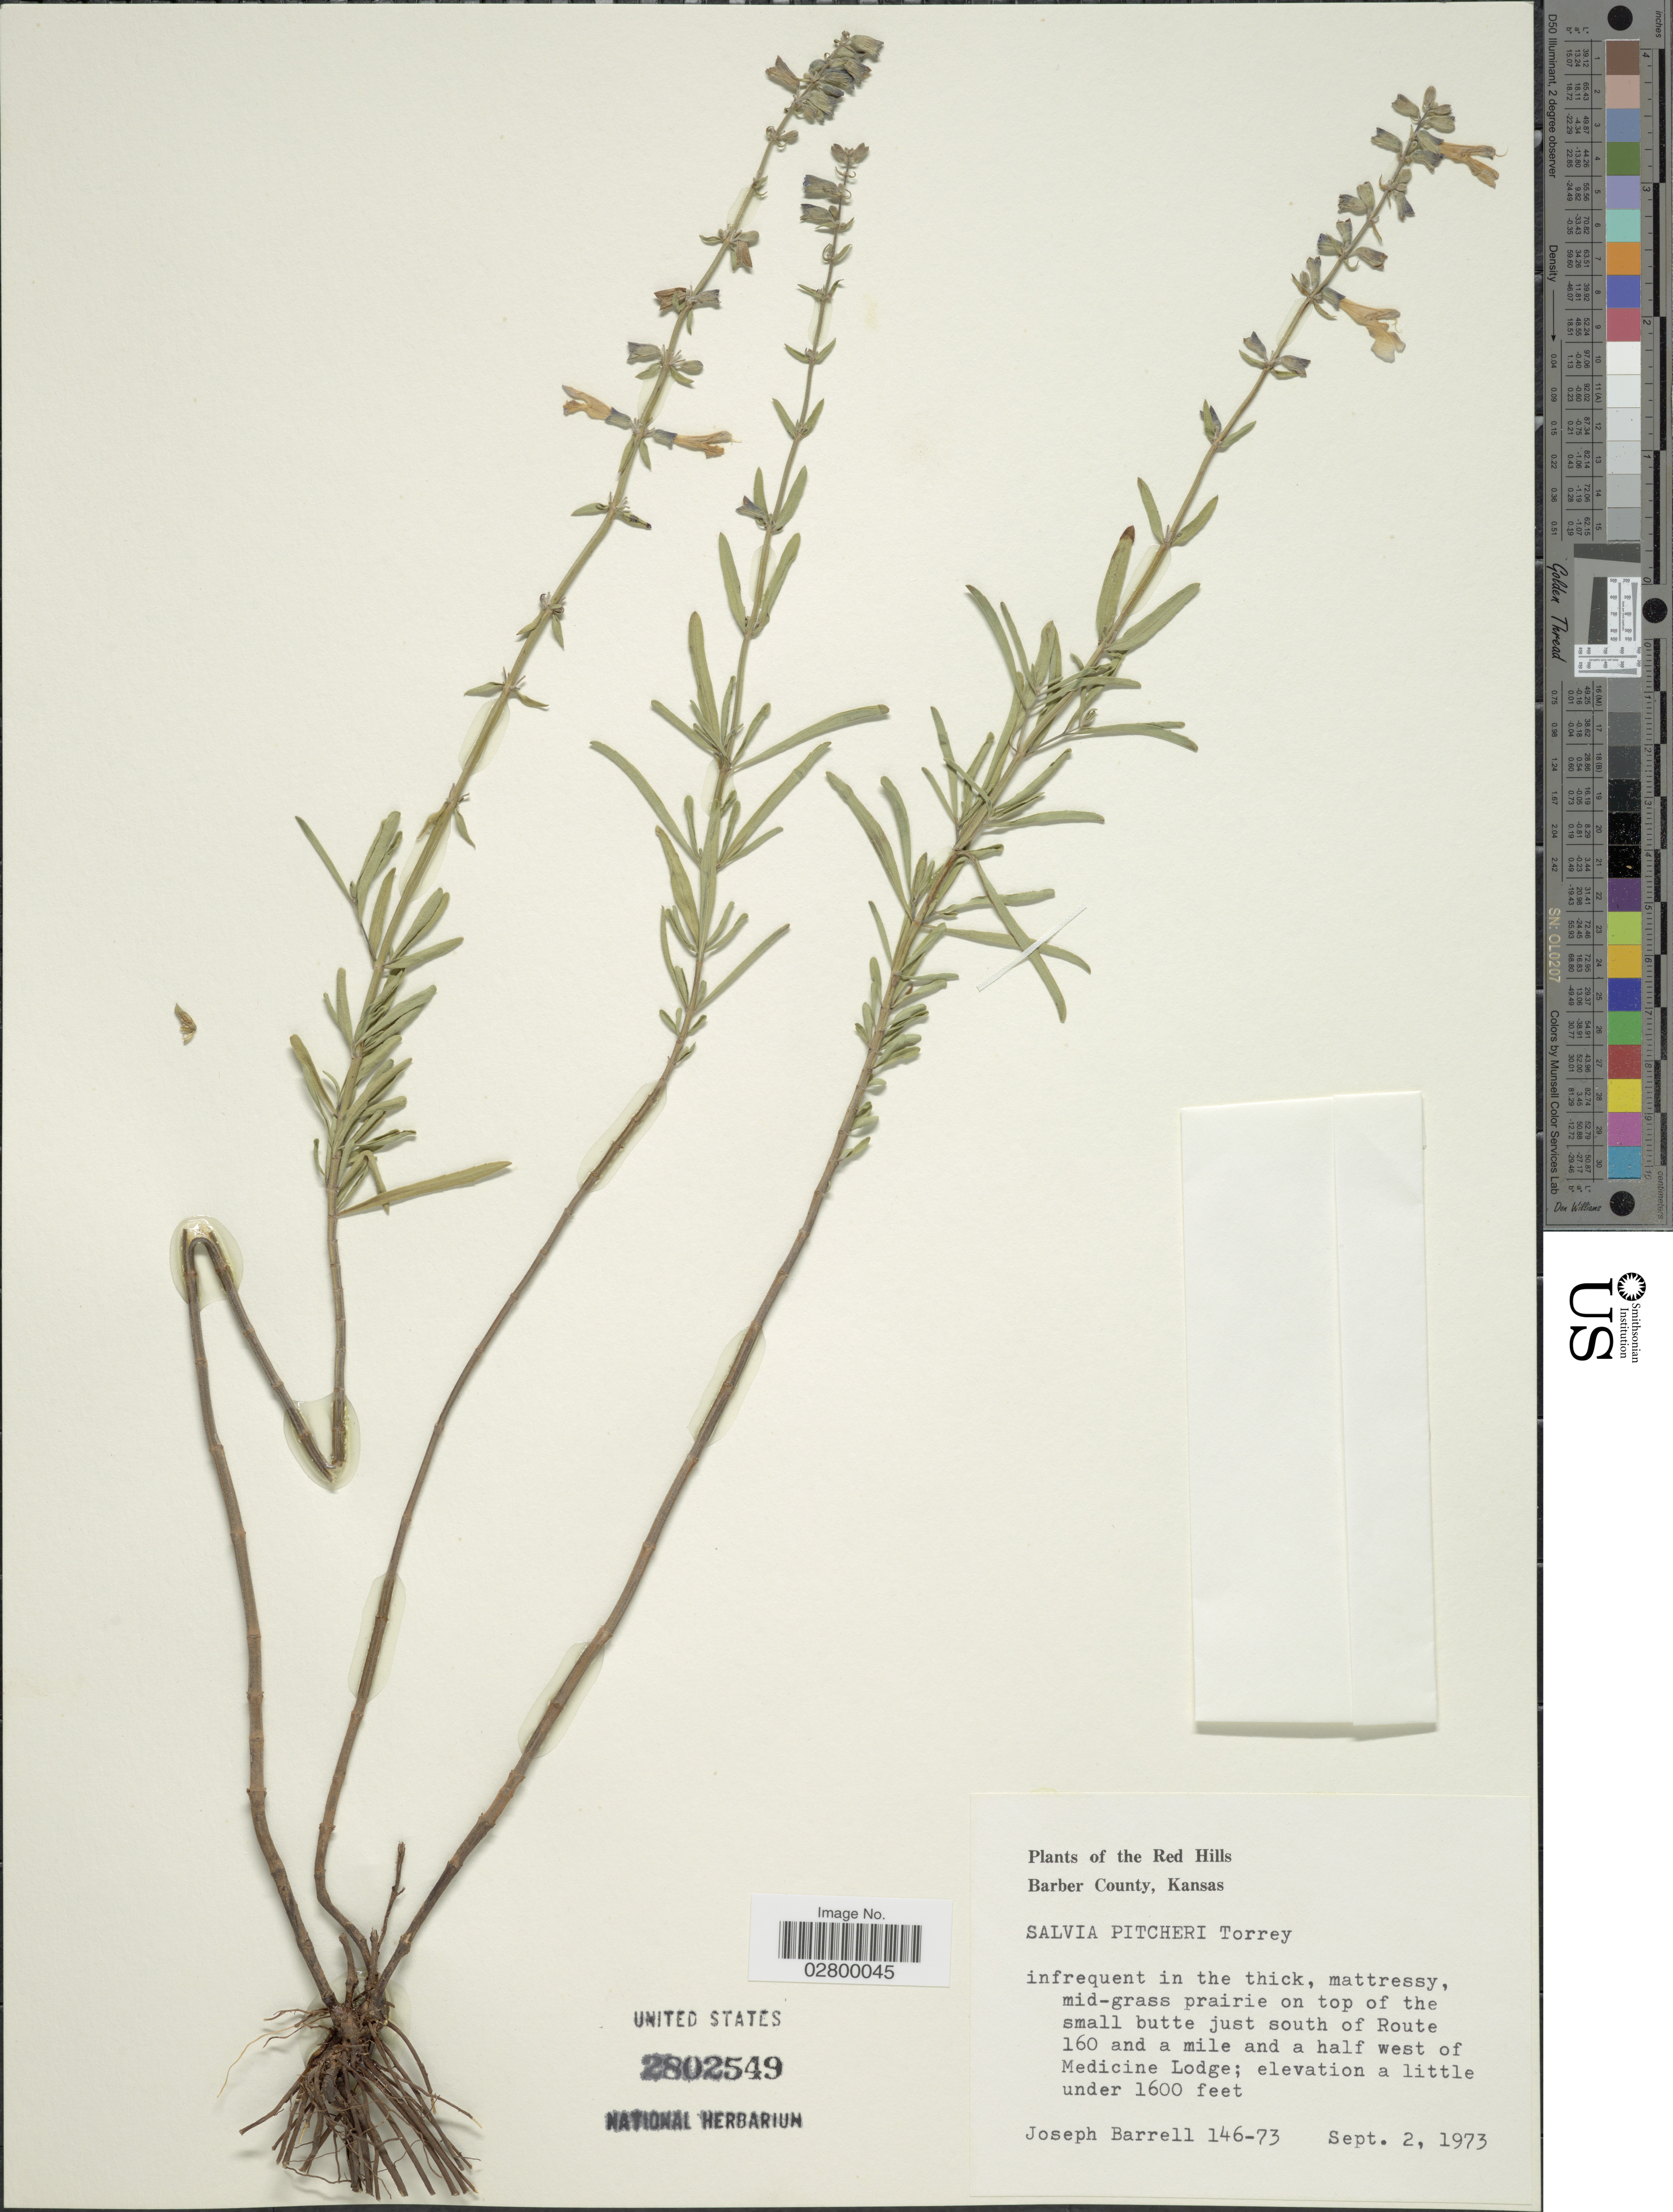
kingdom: Plantae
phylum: Tracheophyta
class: Magnoliopsida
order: Lamiales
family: Lamiaceae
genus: Salvia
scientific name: Salvia pitcheri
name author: Torr. ex Benth.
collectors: J. Barrell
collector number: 146-73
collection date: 1973-09-02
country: United States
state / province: Kansas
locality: Red Hills. Barber County. Infrequent in the thick, mattressy, mid-grass prairie on top of the small butte just south of Route 160 and a mile and a half west of Medicine Lodge.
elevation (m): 488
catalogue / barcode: US 2802549